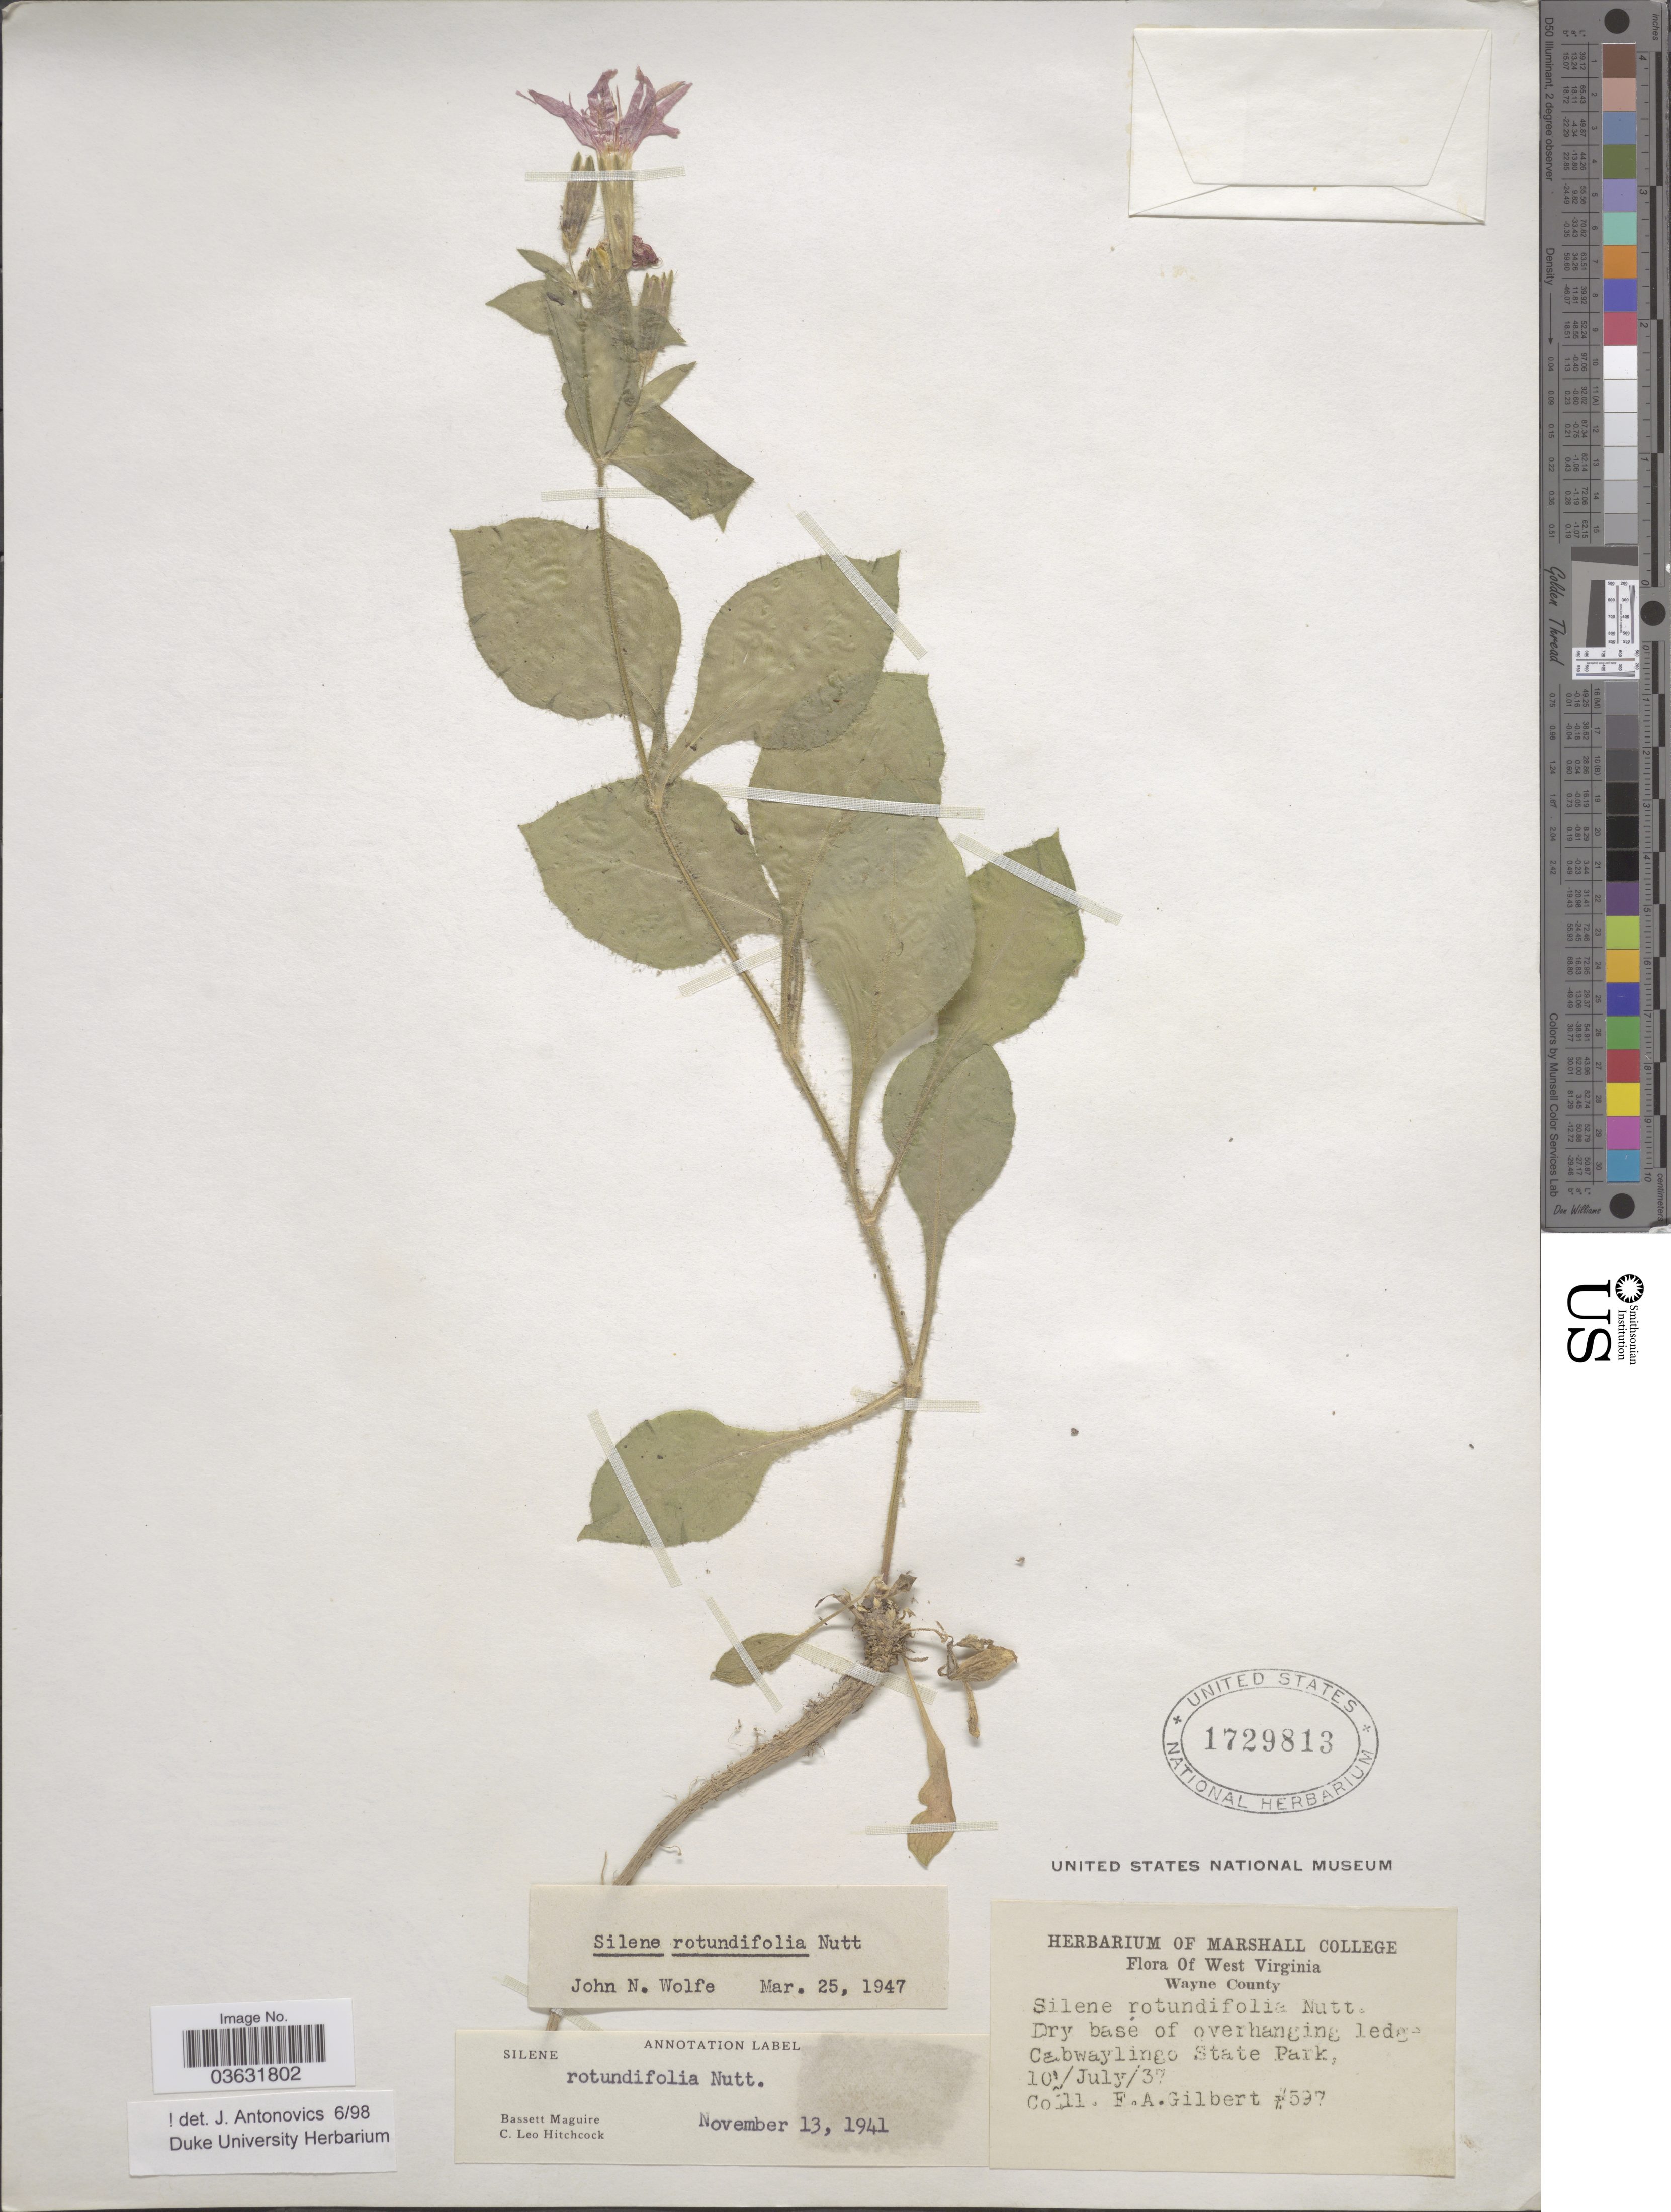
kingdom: Plantae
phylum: Tracheophyta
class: Magnoliopsida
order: Caryophyllales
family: Caryophyllaceae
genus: Silene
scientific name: Silene rotundifolia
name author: Nutt.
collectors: F. A. Gilbert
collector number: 597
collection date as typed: Transcribed d/m/y: 10/7/37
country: United States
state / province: West Virginia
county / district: Wayne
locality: Cabwaylingo State Park.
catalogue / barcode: US 1729813